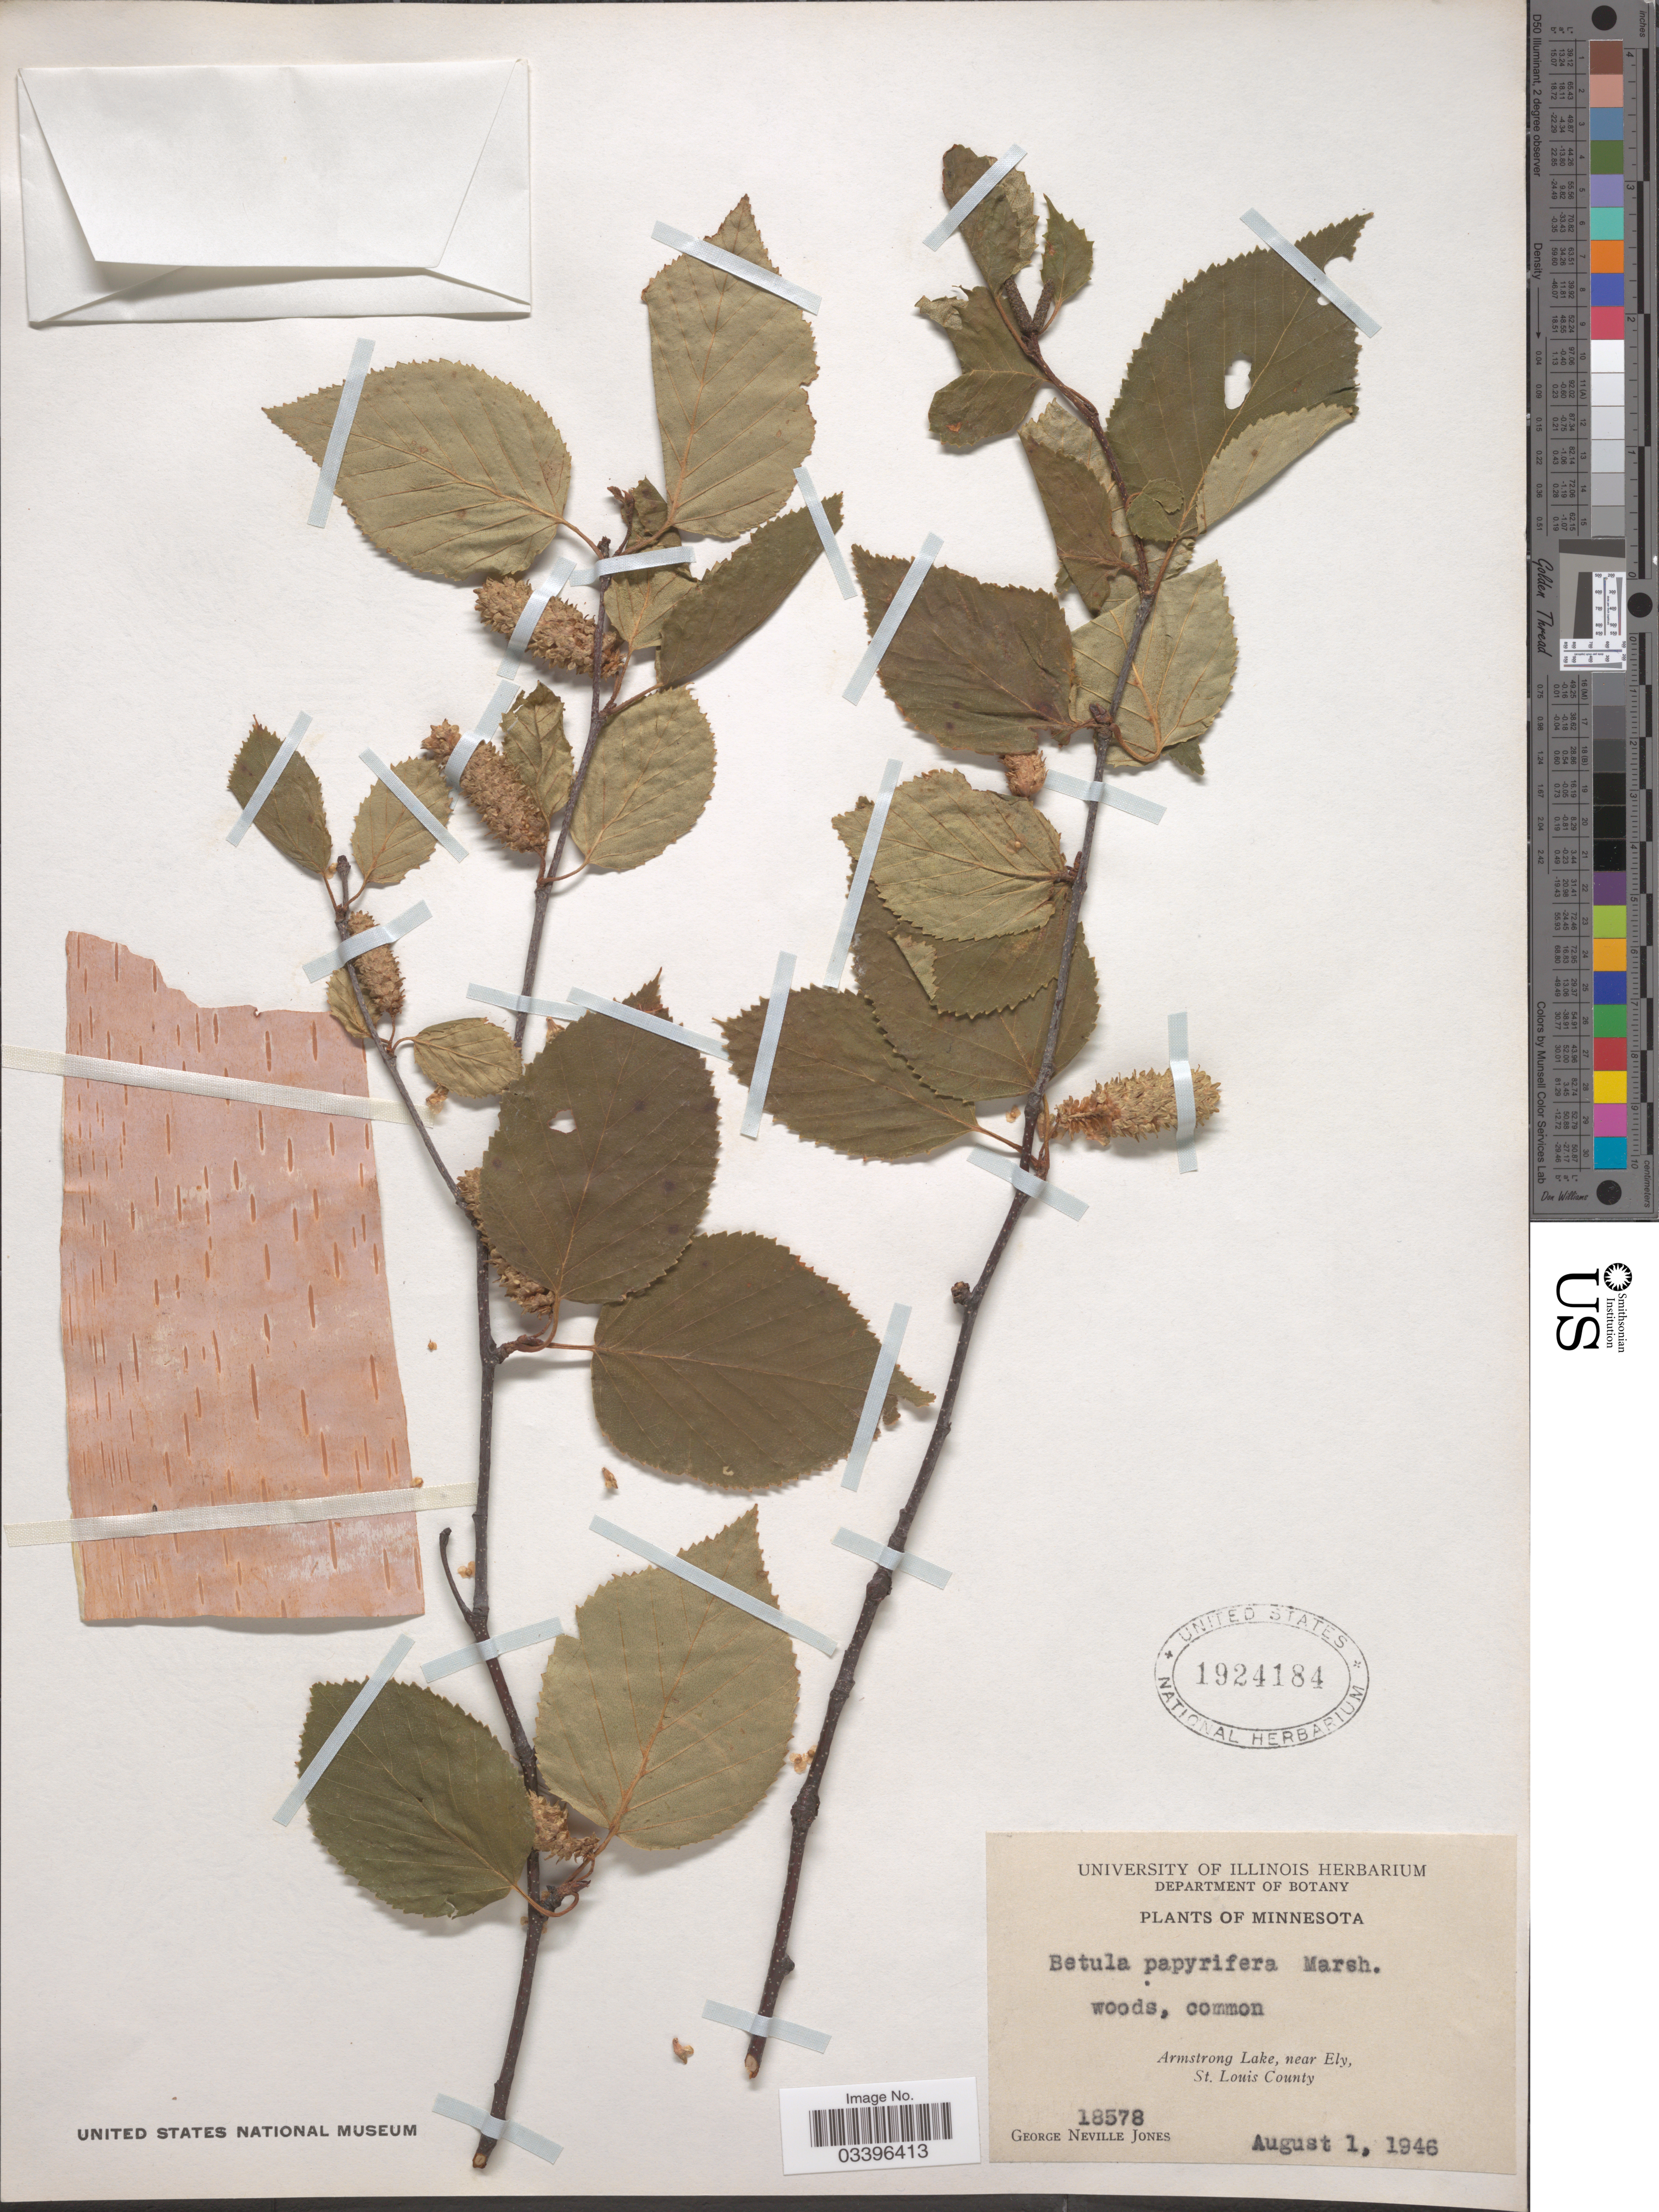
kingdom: Plantae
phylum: Tracheophyta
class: Magnoliopsida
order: Fagales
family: Betulaceae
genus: Betula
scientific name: Betula papyrifera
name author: Marshall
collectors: G. N. Jones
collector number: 18578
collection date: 1946-08-01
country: United States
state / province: Minnesota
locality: Armstrong Lake, near Ely, St. Louis County.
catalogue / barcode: US 1924184